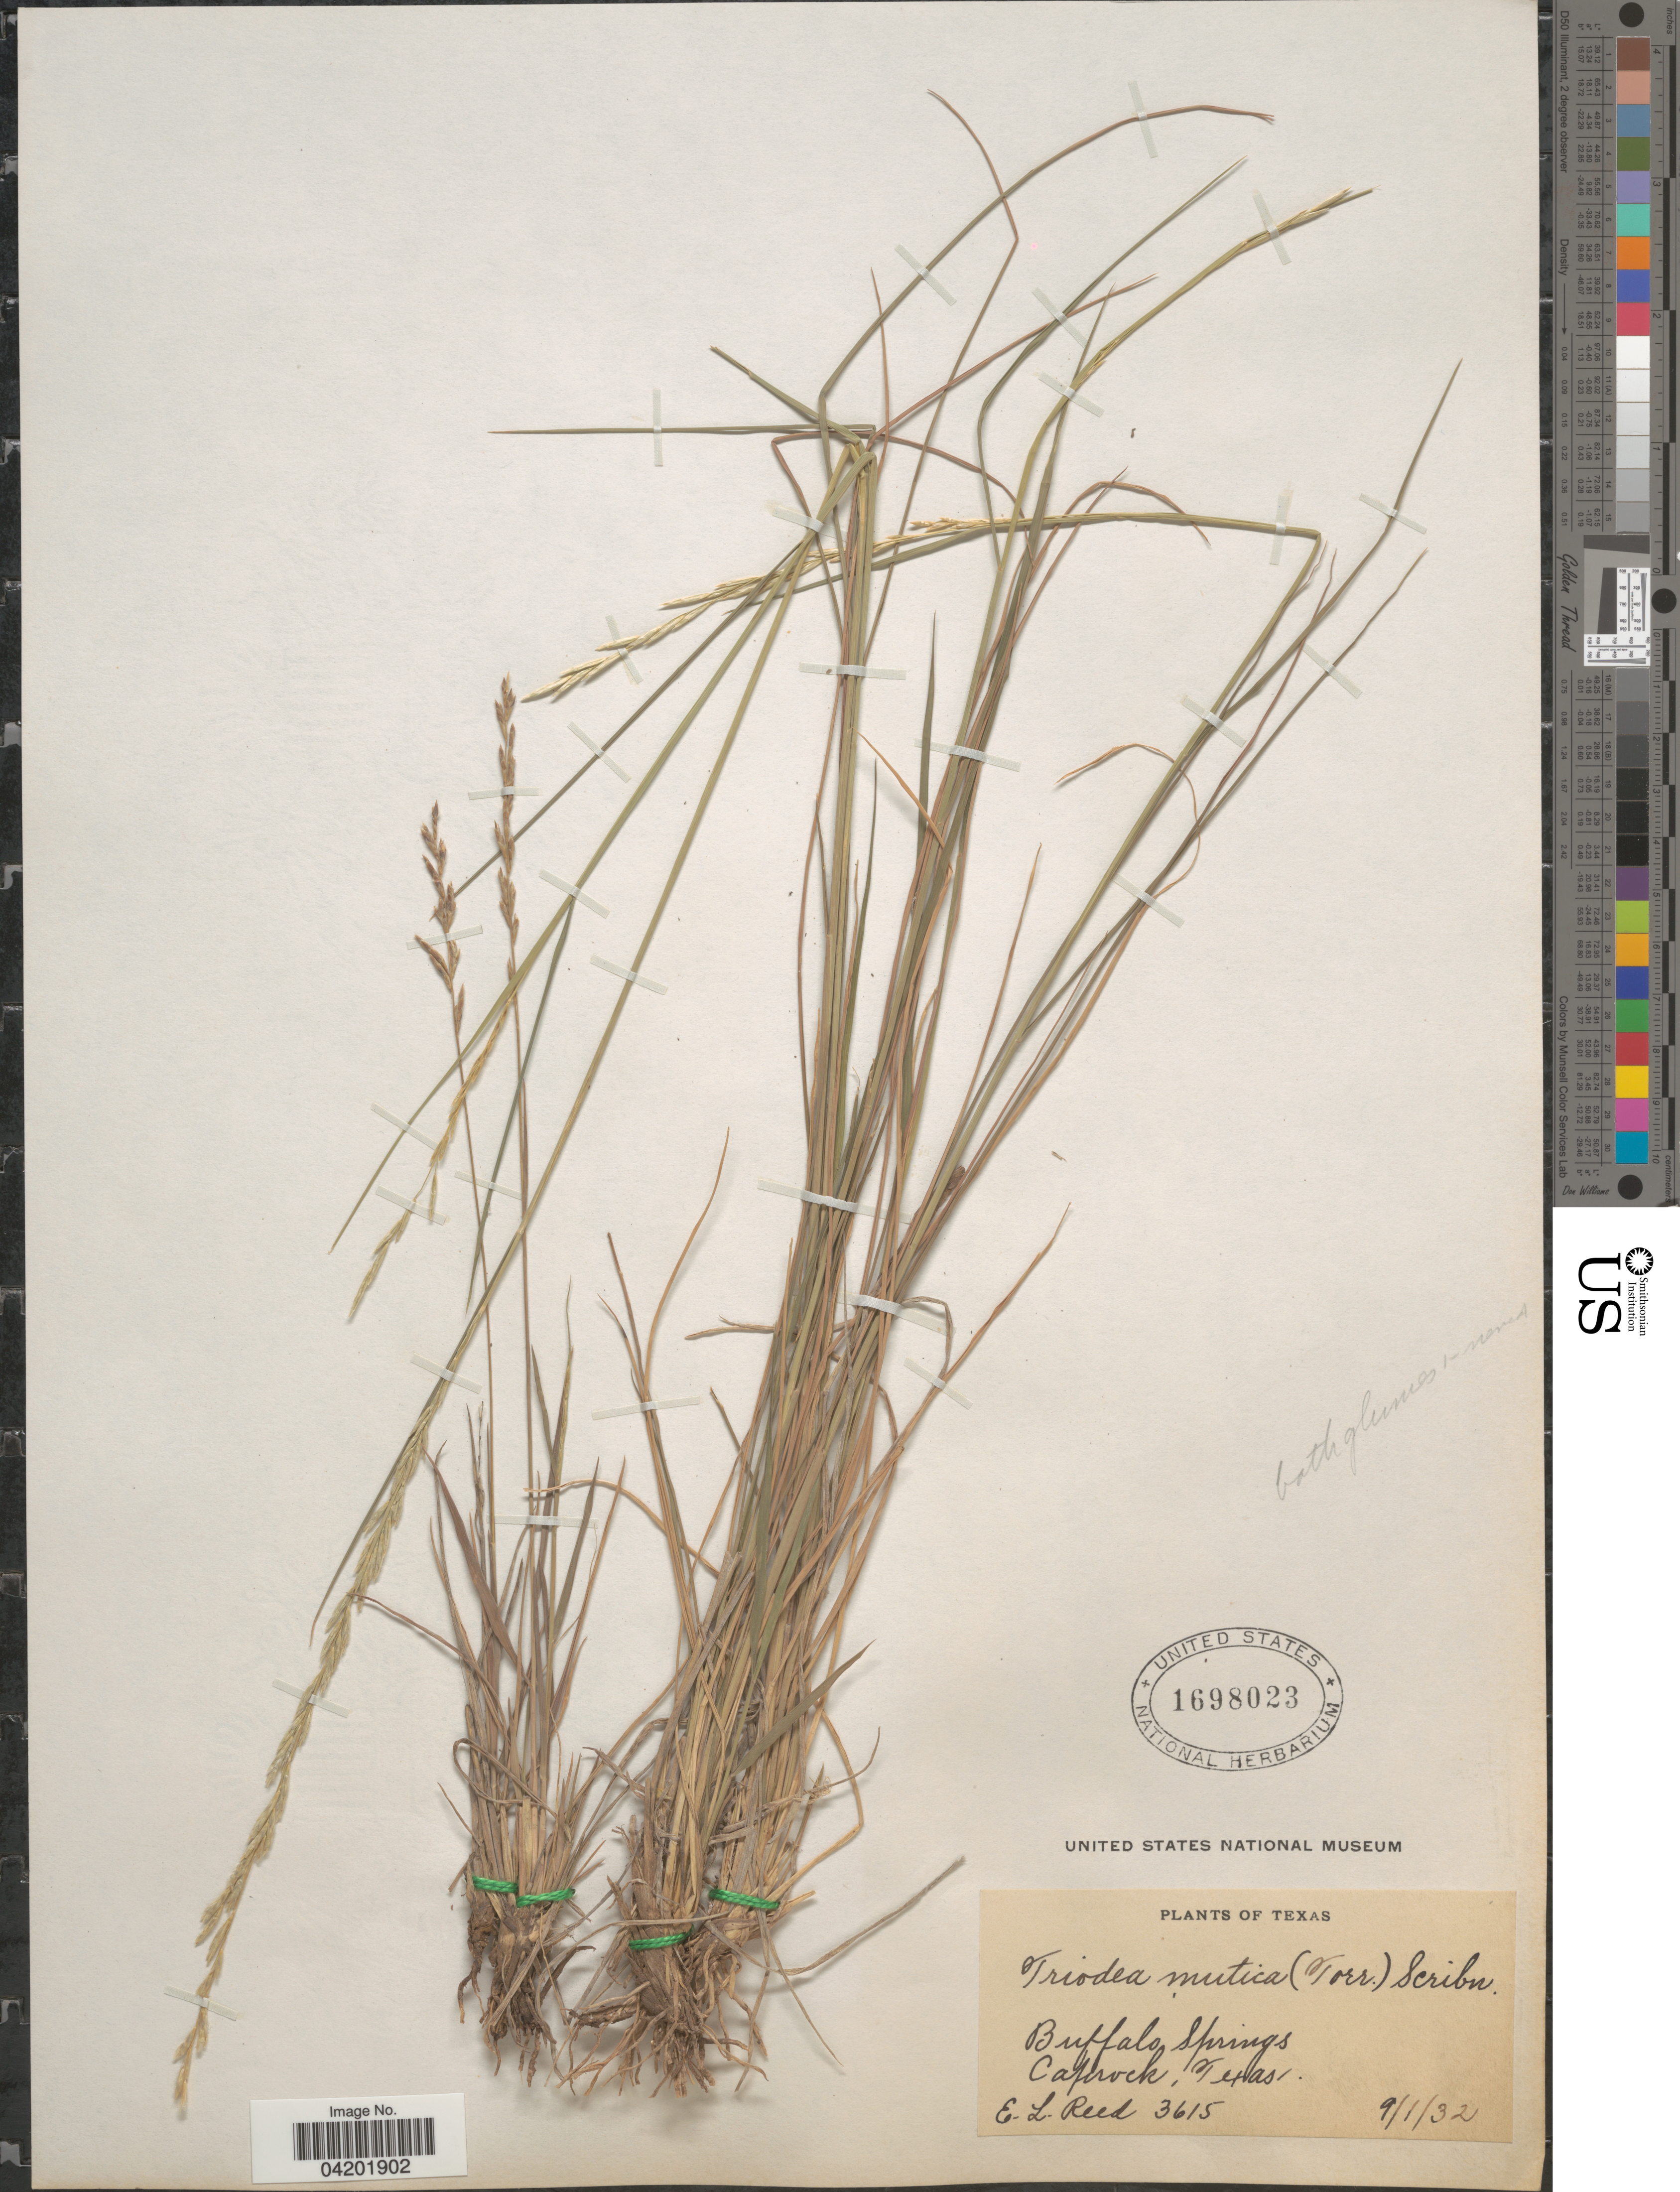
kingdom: Plantae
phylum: Tracheophyta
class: Liliopsida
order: Poales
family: Poaceae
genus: Tridentopsis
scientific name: Tridentopsis mutica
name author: (Torr.) P.M. Peterson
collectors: E. Reed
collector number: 3615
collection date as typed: Transcribed d/m/y: 1/9/32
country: United States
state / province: Texas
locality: Buffalo Springs. Caprock.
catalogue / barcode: US 1698023